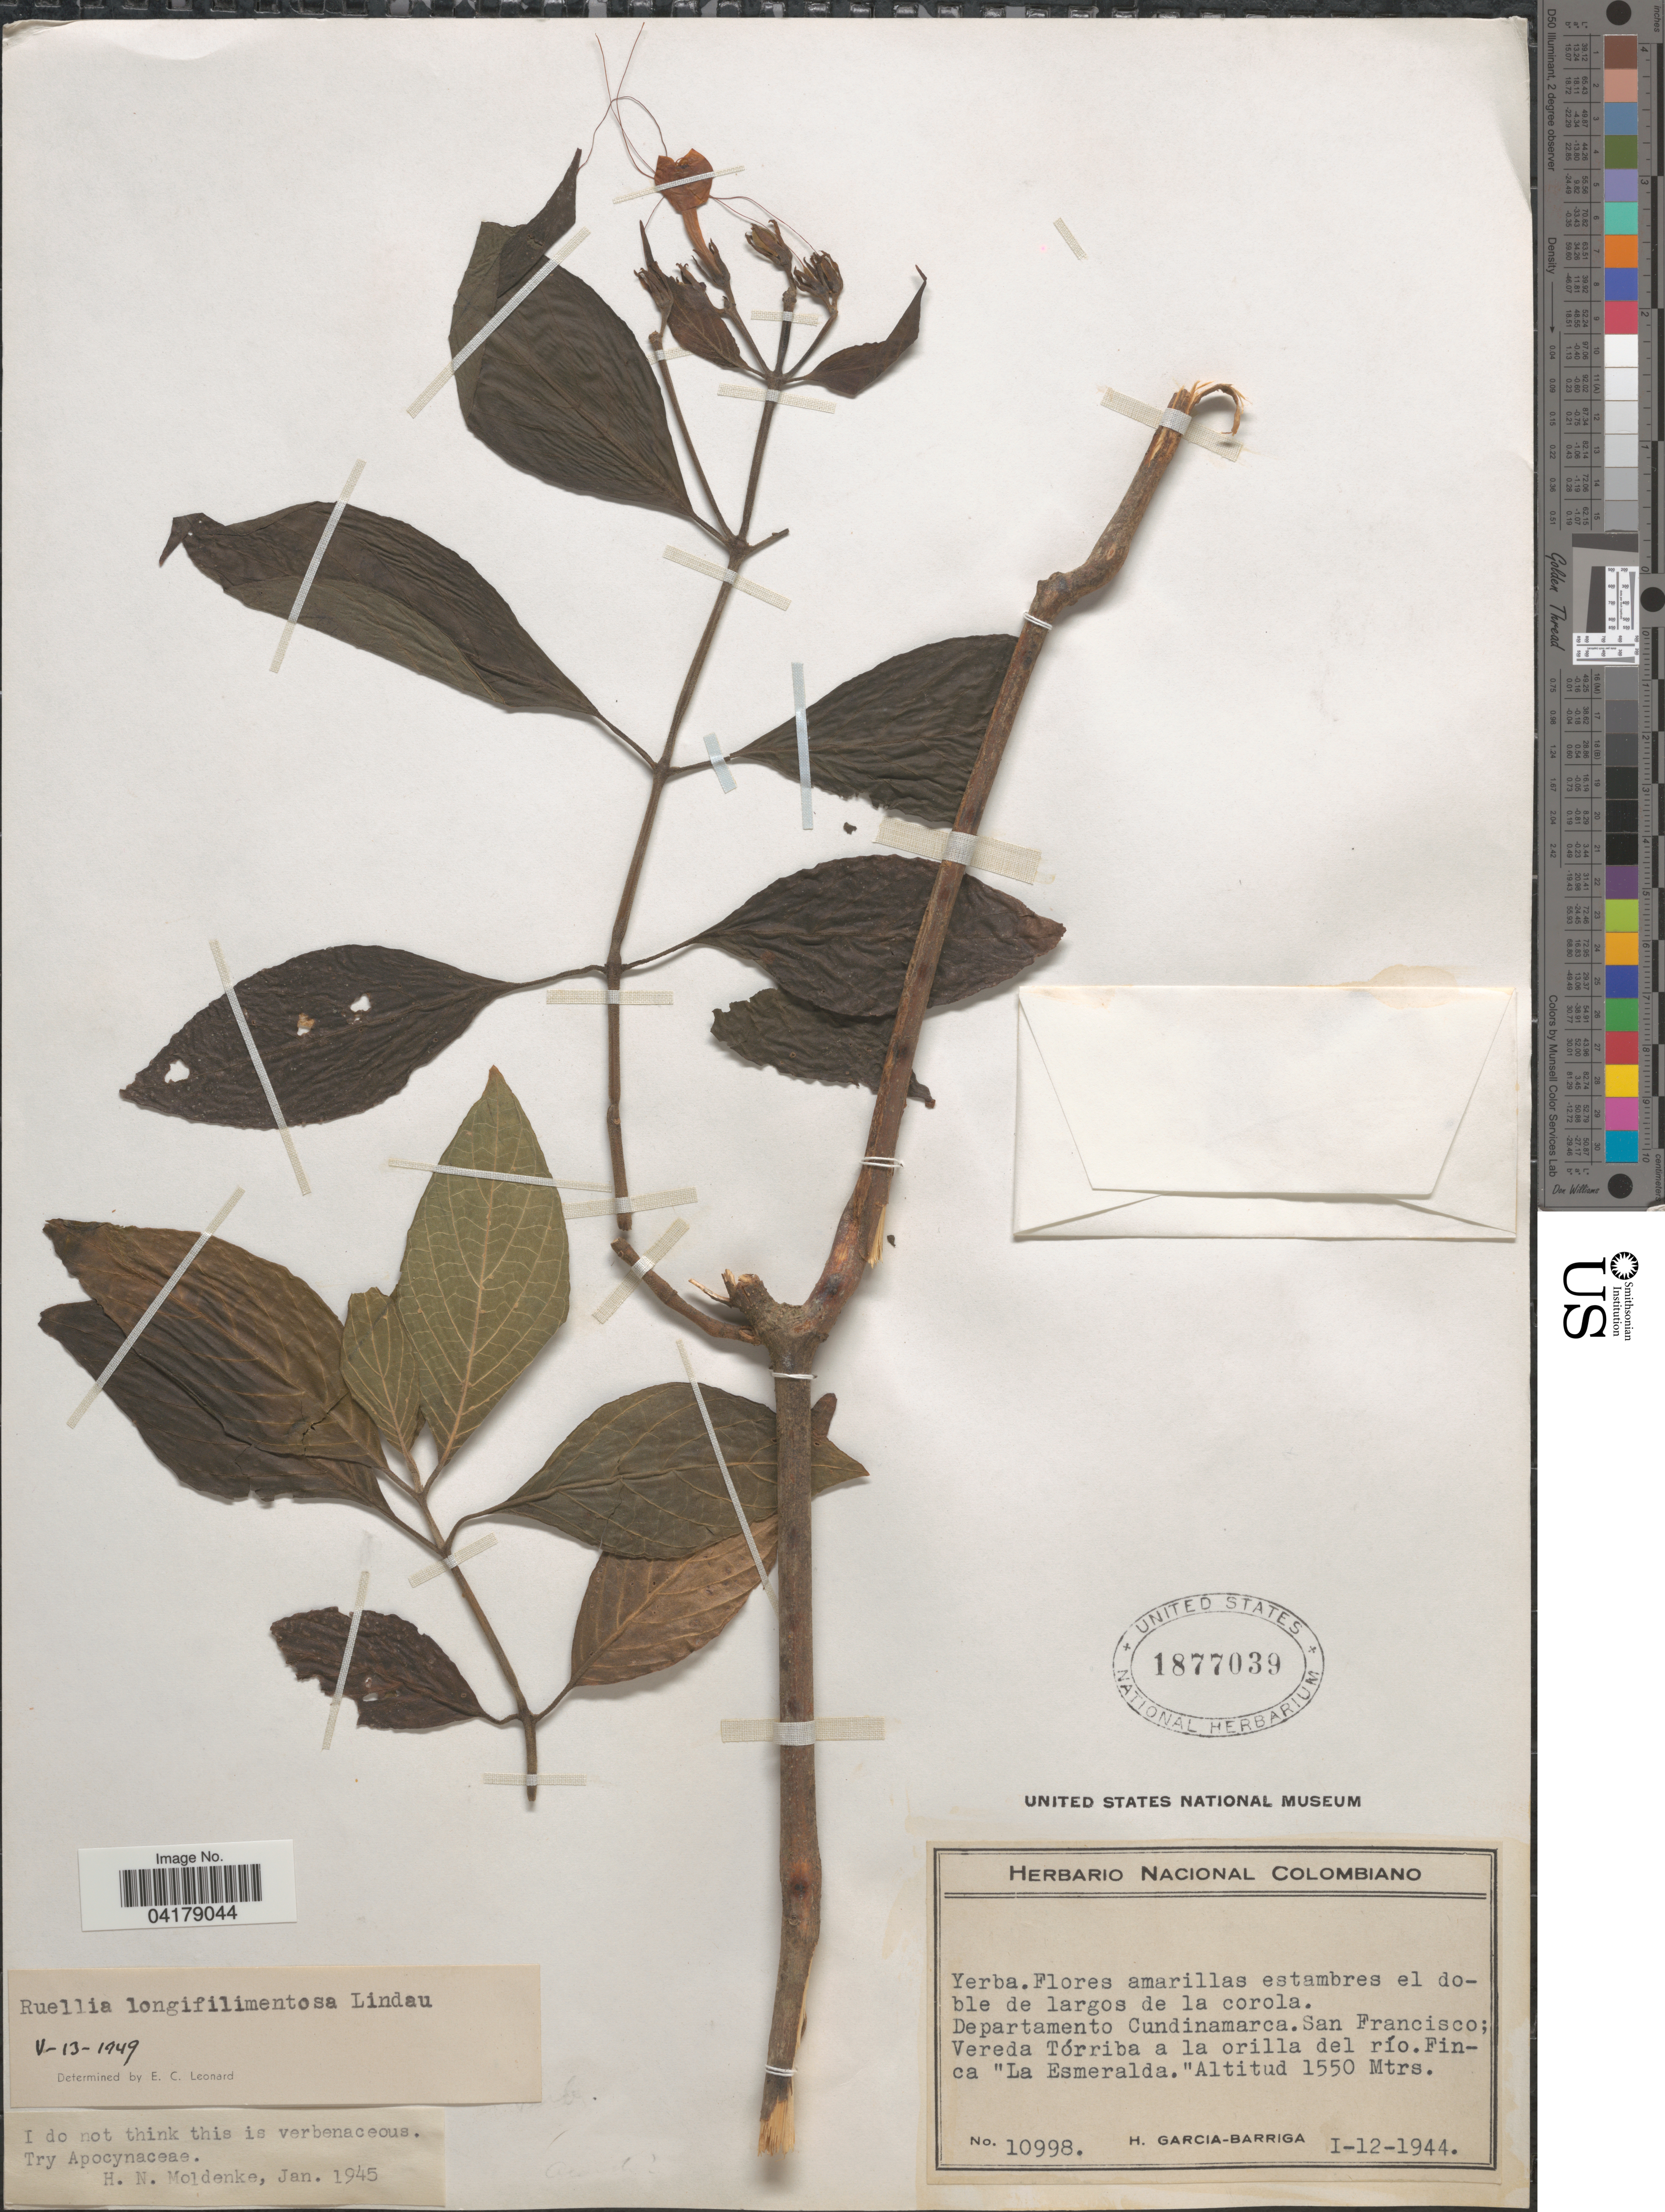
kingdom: Plantae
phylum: Tracheophyta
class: Magnoliopsida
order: Lamiales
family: Acanthaceae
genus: Ruellia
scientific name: Ruellia longifilamentosa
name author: Lindau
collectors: H. García Barriga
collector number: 10998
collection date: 1944-01-12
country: Colombia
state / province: Cundinamarca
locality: Departamento Cundinamarca. San Francisco: Vereda Tórriba a la orilla del río. Finca "La Esmeralda".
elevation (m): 1550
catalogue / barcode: US 1877039